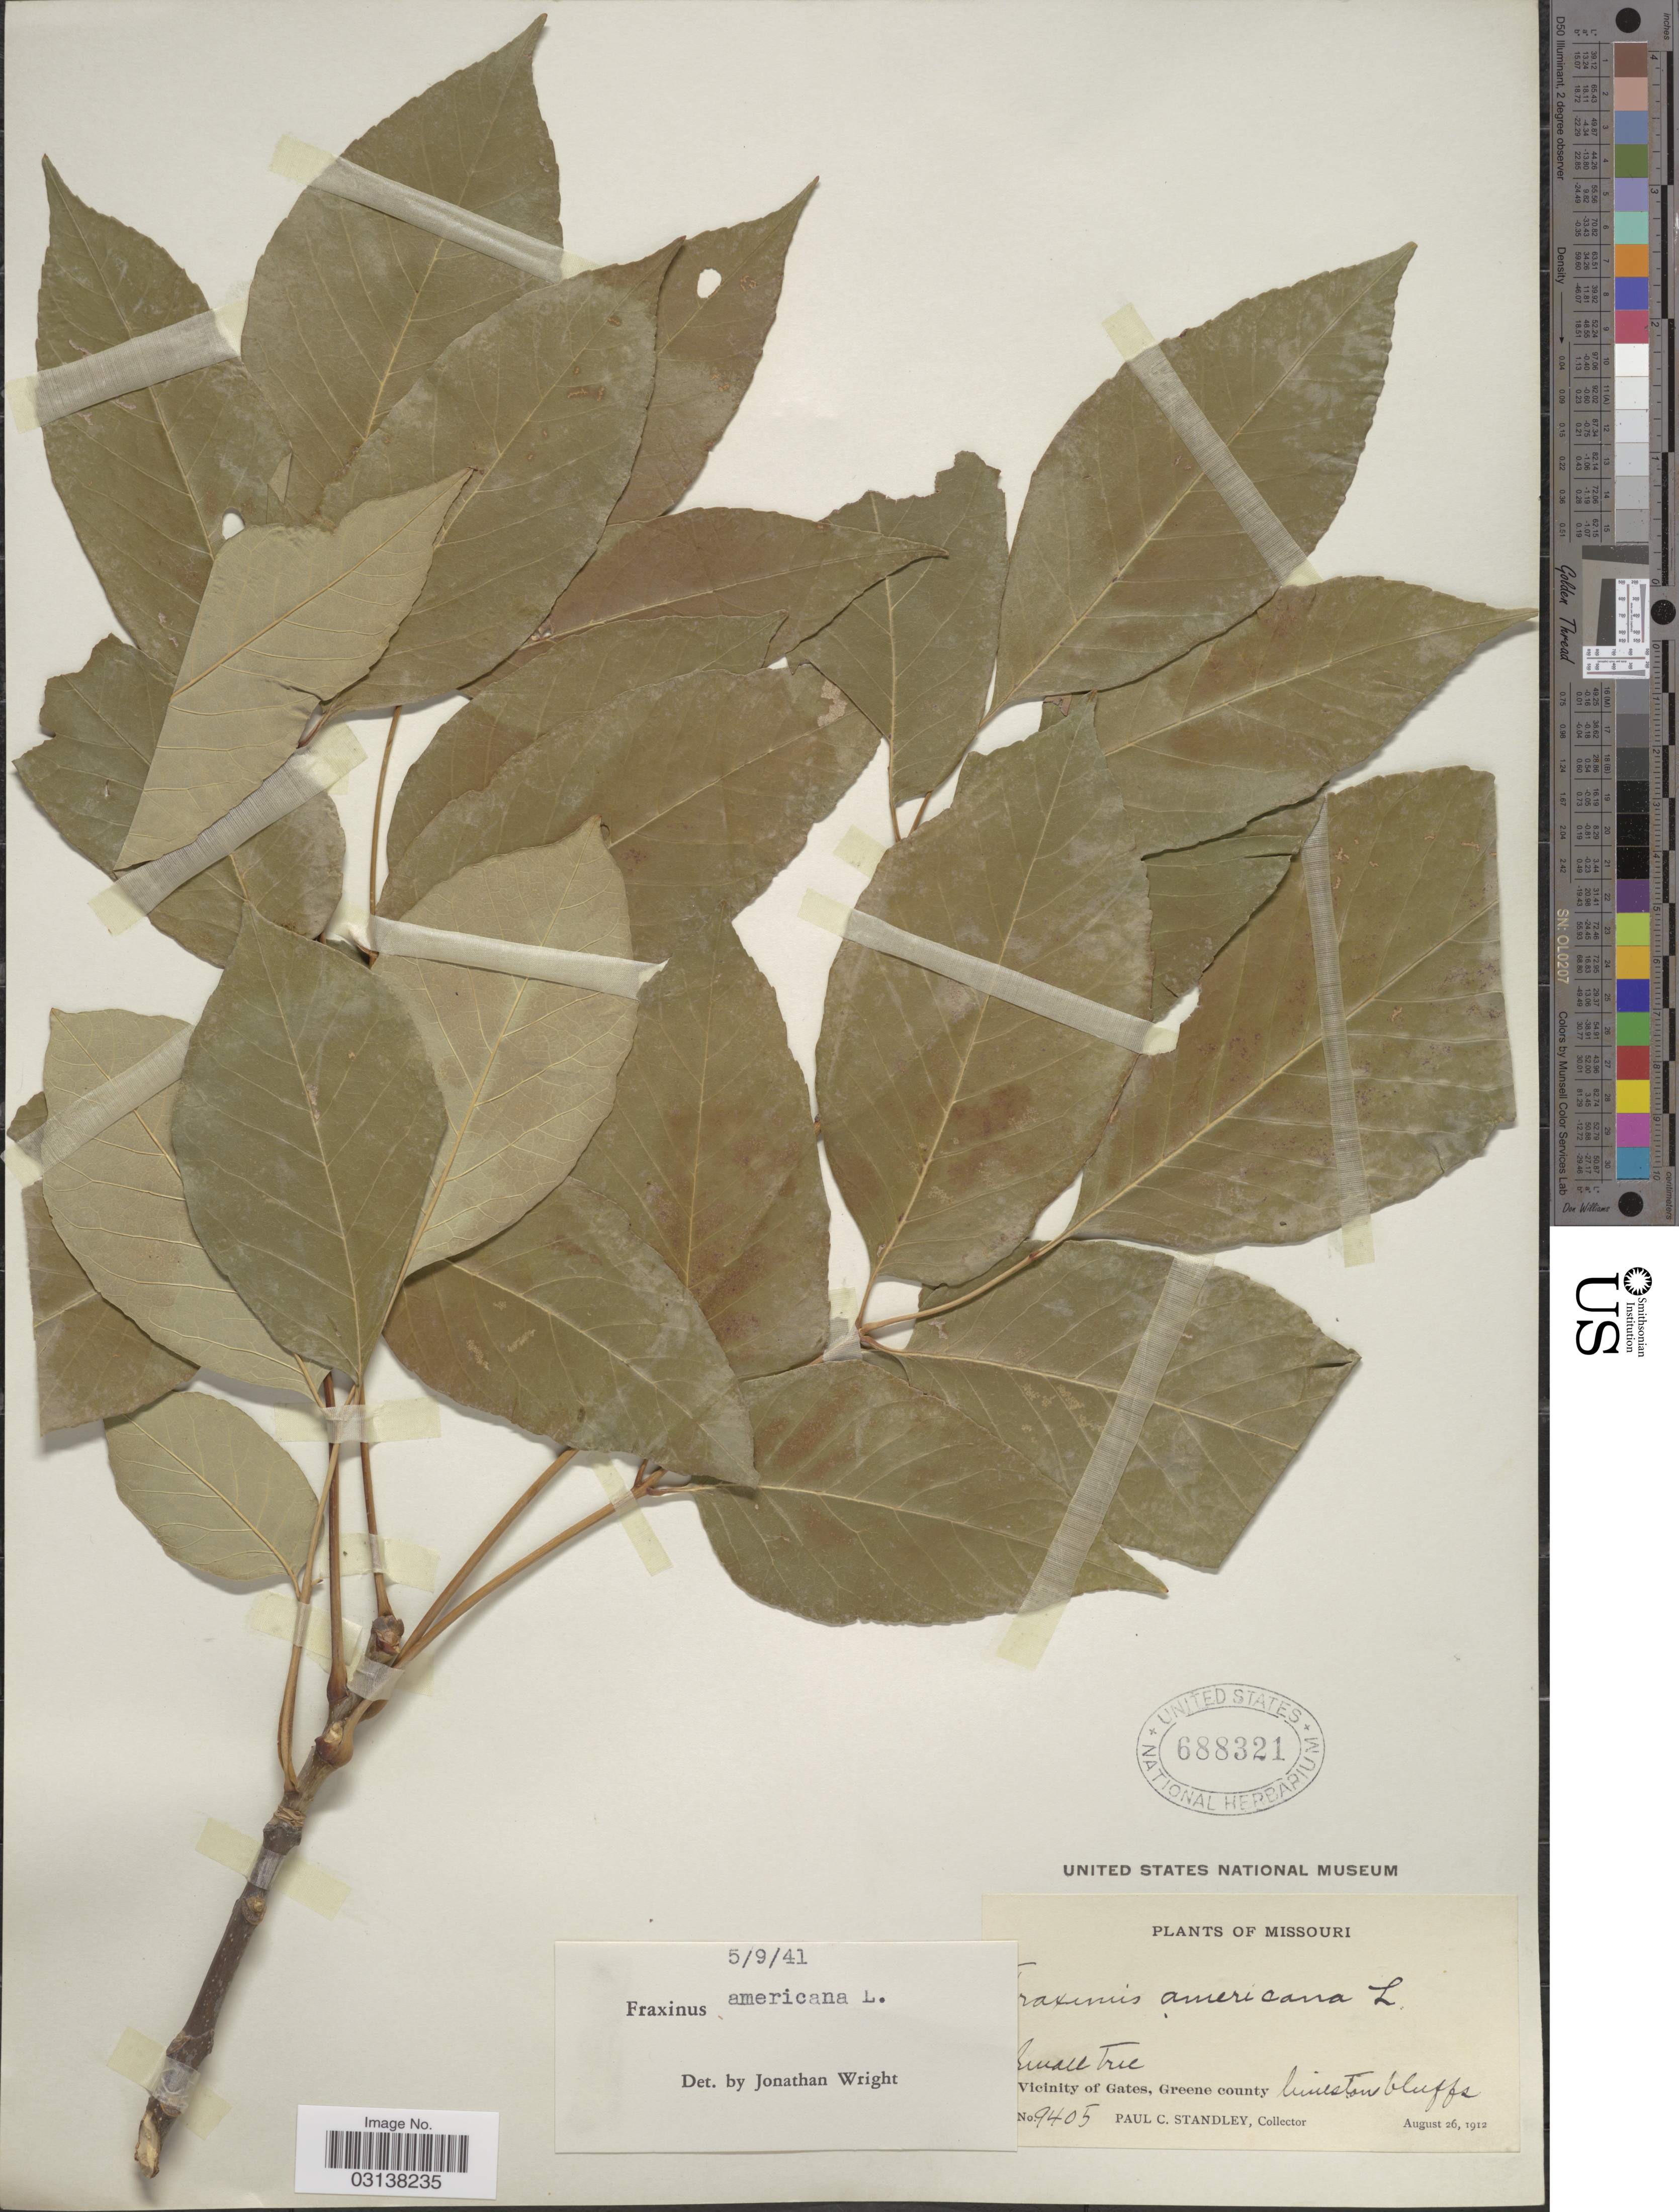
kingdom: Plantae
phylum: Tracheophyta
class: Magnoliopsida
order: Lamiales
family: Oleaceae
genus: Fraxinus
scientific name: Fraxinus americana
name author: L.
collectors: P. C. Standley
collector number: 9405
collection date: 1912-08-26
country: United States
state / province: Missouri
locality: Vicinity of Gates, Greene county, limestone bluffs.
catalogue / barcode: US 688321